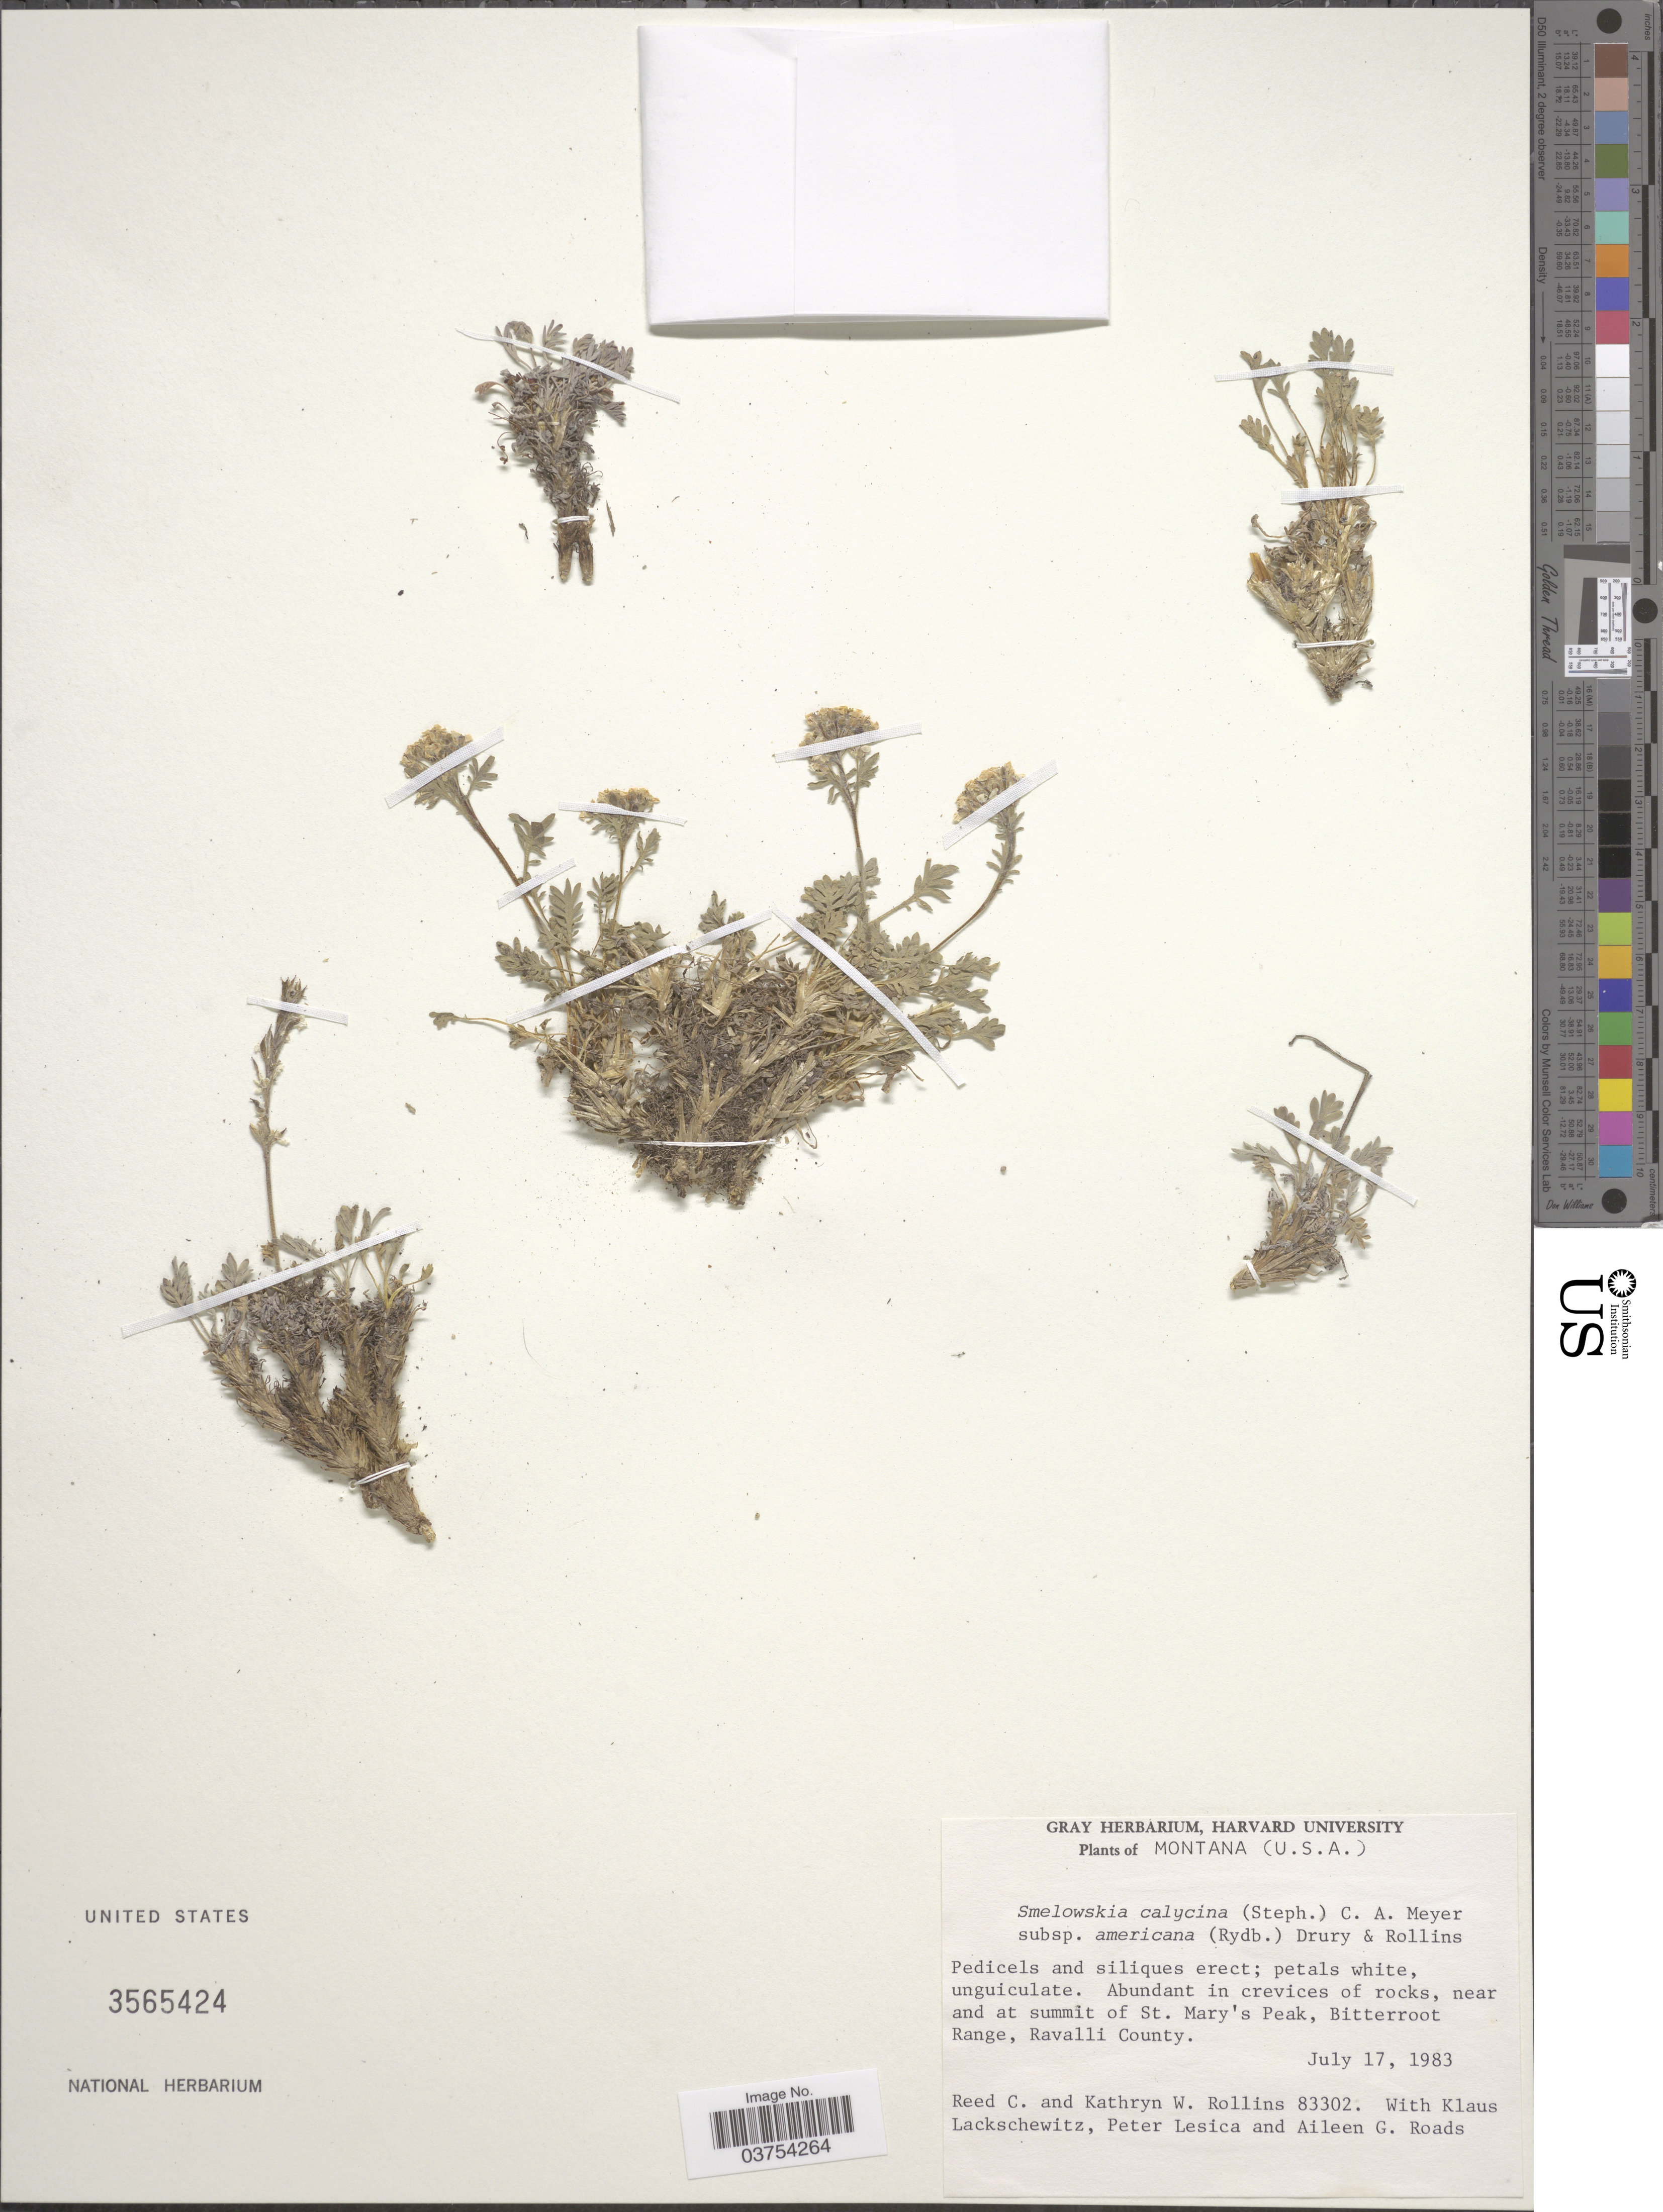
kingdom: Plantae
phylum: Tracheophyta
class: Magnoliopsida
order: Brassicales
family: Brassicaceae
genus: Smelowskia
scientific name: Smelowskia calycina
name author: (Stephan) C.A. Mey.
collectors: R. C. Rollins, K. W. Rollins, K. Lackschewitz, P. Lesica & A. Roads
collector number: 83302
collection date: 1983-07-17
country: United States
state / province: Montana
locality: Near and at summit of St. Mary's Peak, Bitterroot Range, Ravalli County.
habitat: abundant in crevices of rocks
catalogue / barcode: US 3565424